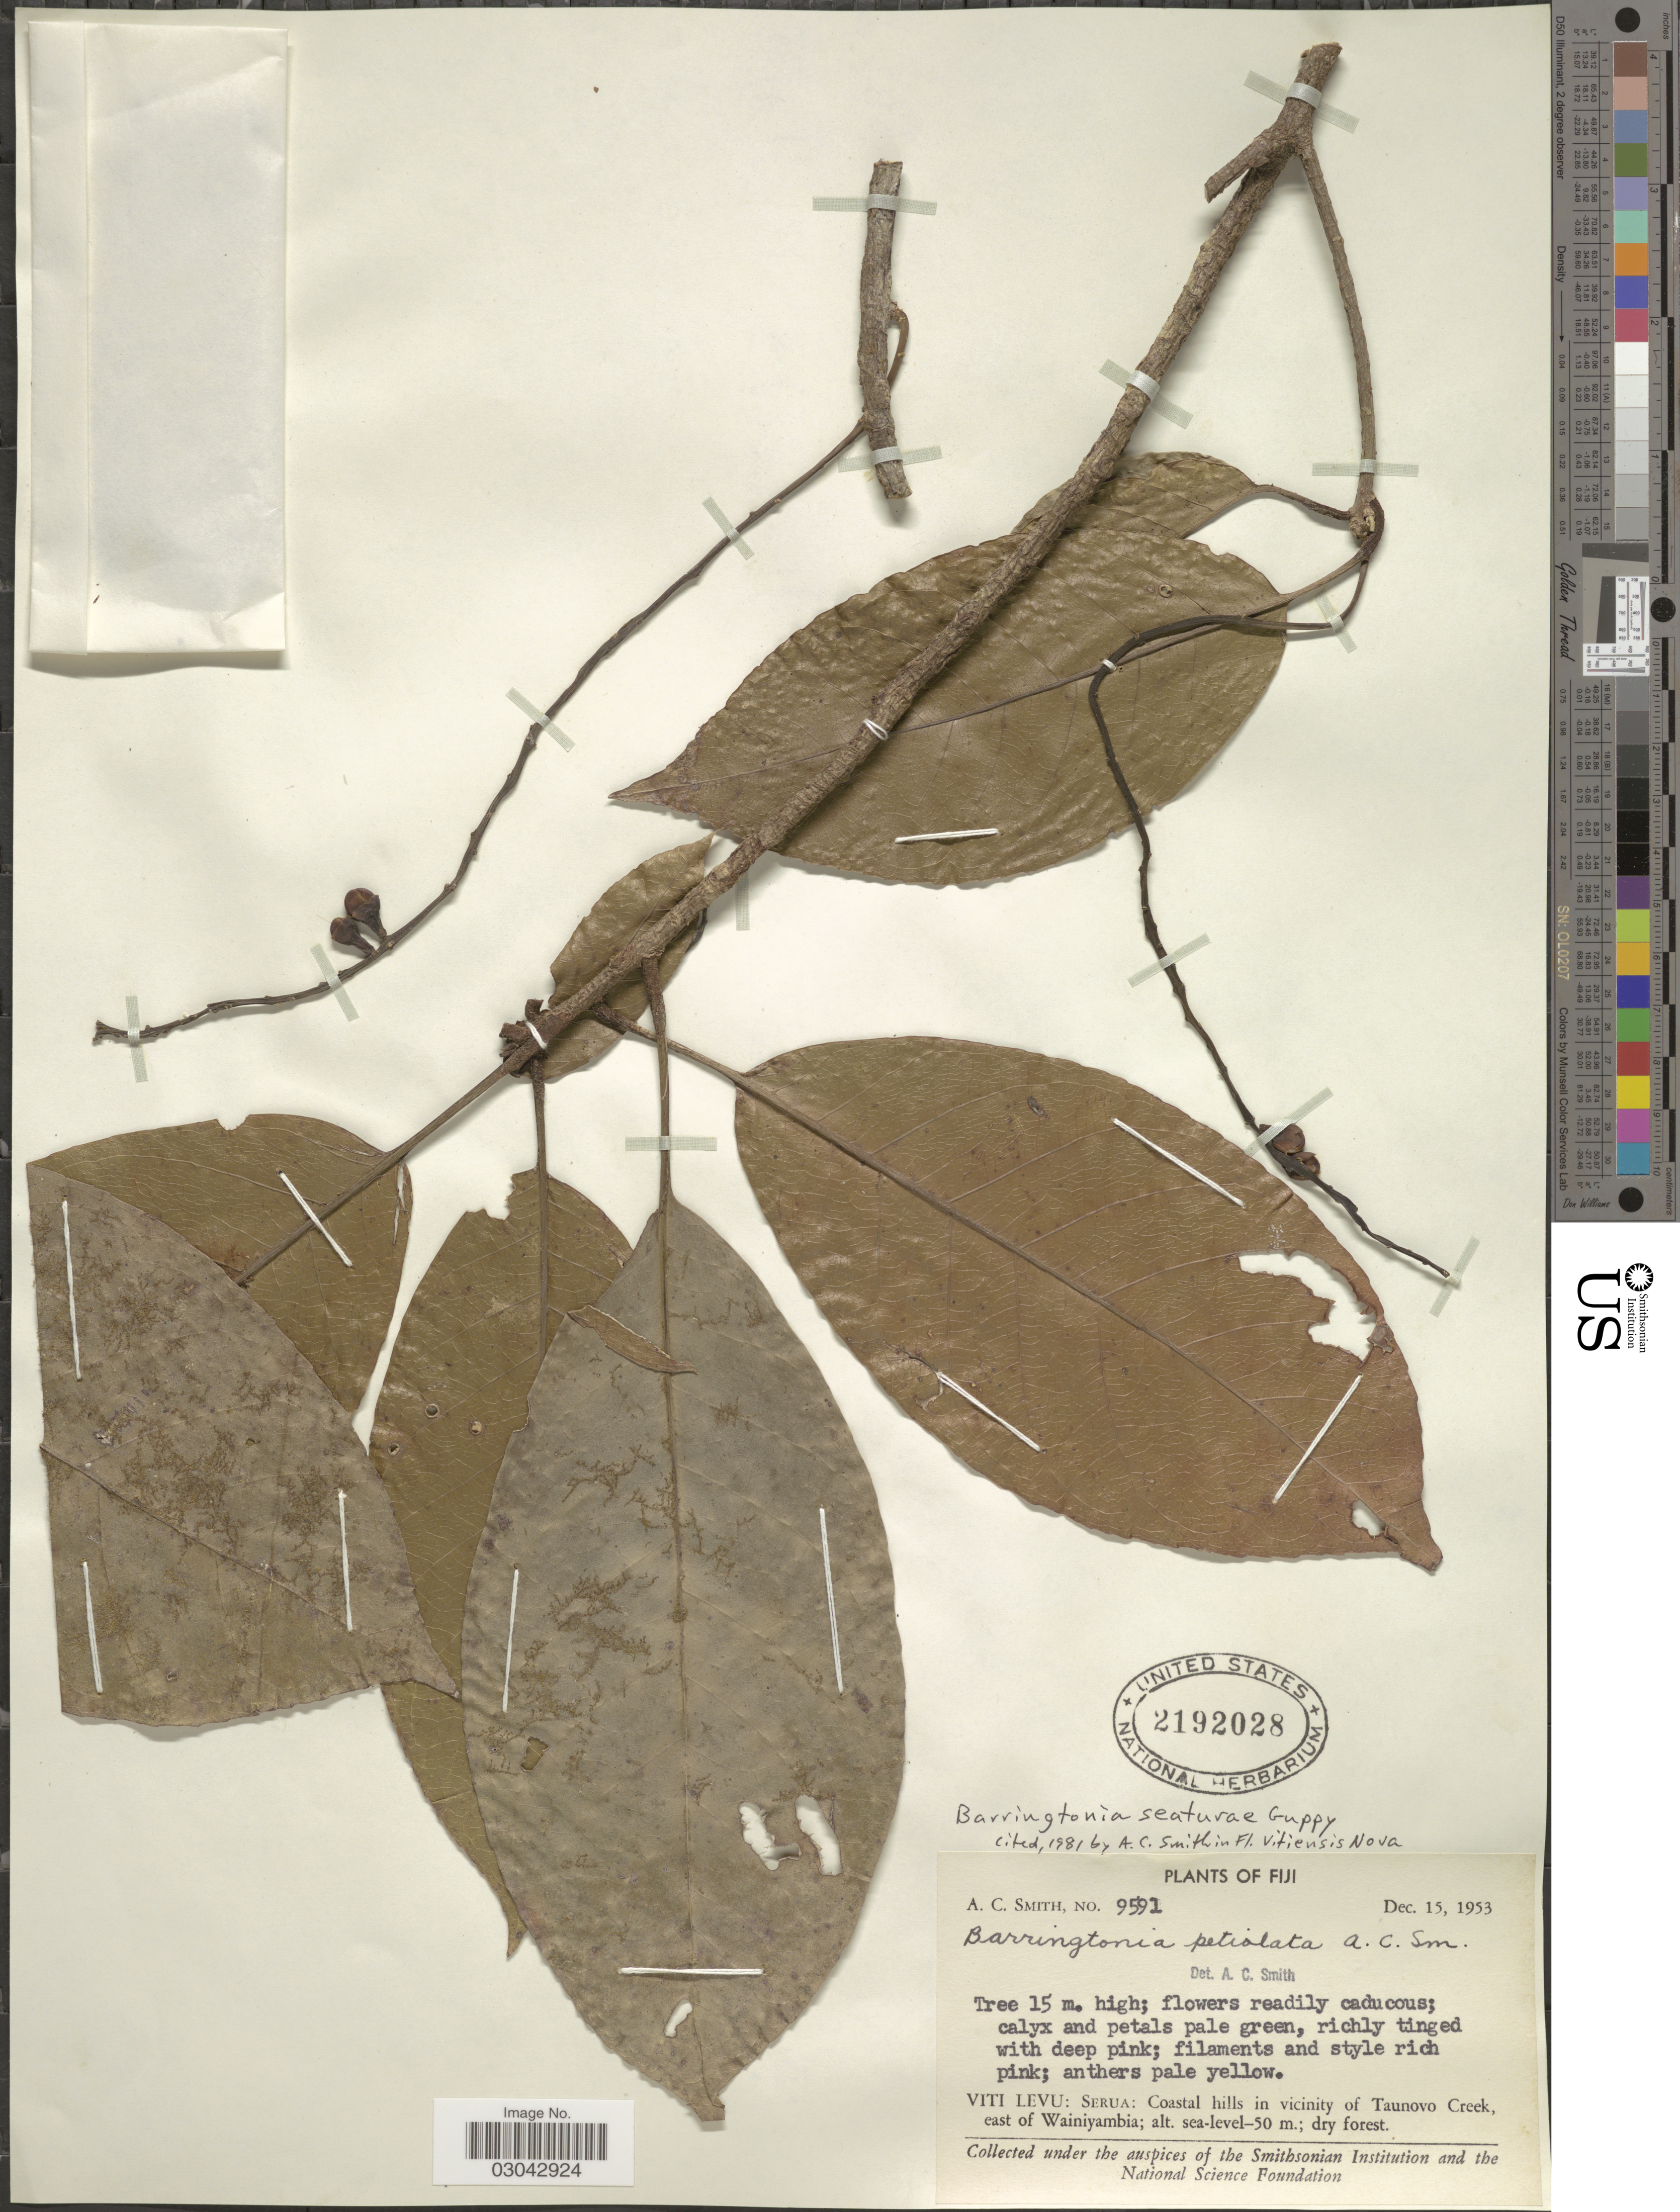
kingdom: Plantae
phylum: Tracheophyta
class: Magnoliopsida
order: Ericales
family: Lecythidaceae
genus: Barringtonia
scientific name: Barringtonia seaturae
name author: Guppy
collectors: A. C. Smith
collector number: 9591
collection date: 1953-12-15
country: Fiji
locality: Viti Levu: Serua: Coastal hills in vicinity of Taunovo Creek, east of Wainiyambia.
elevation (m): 0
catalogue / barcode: US 2192028